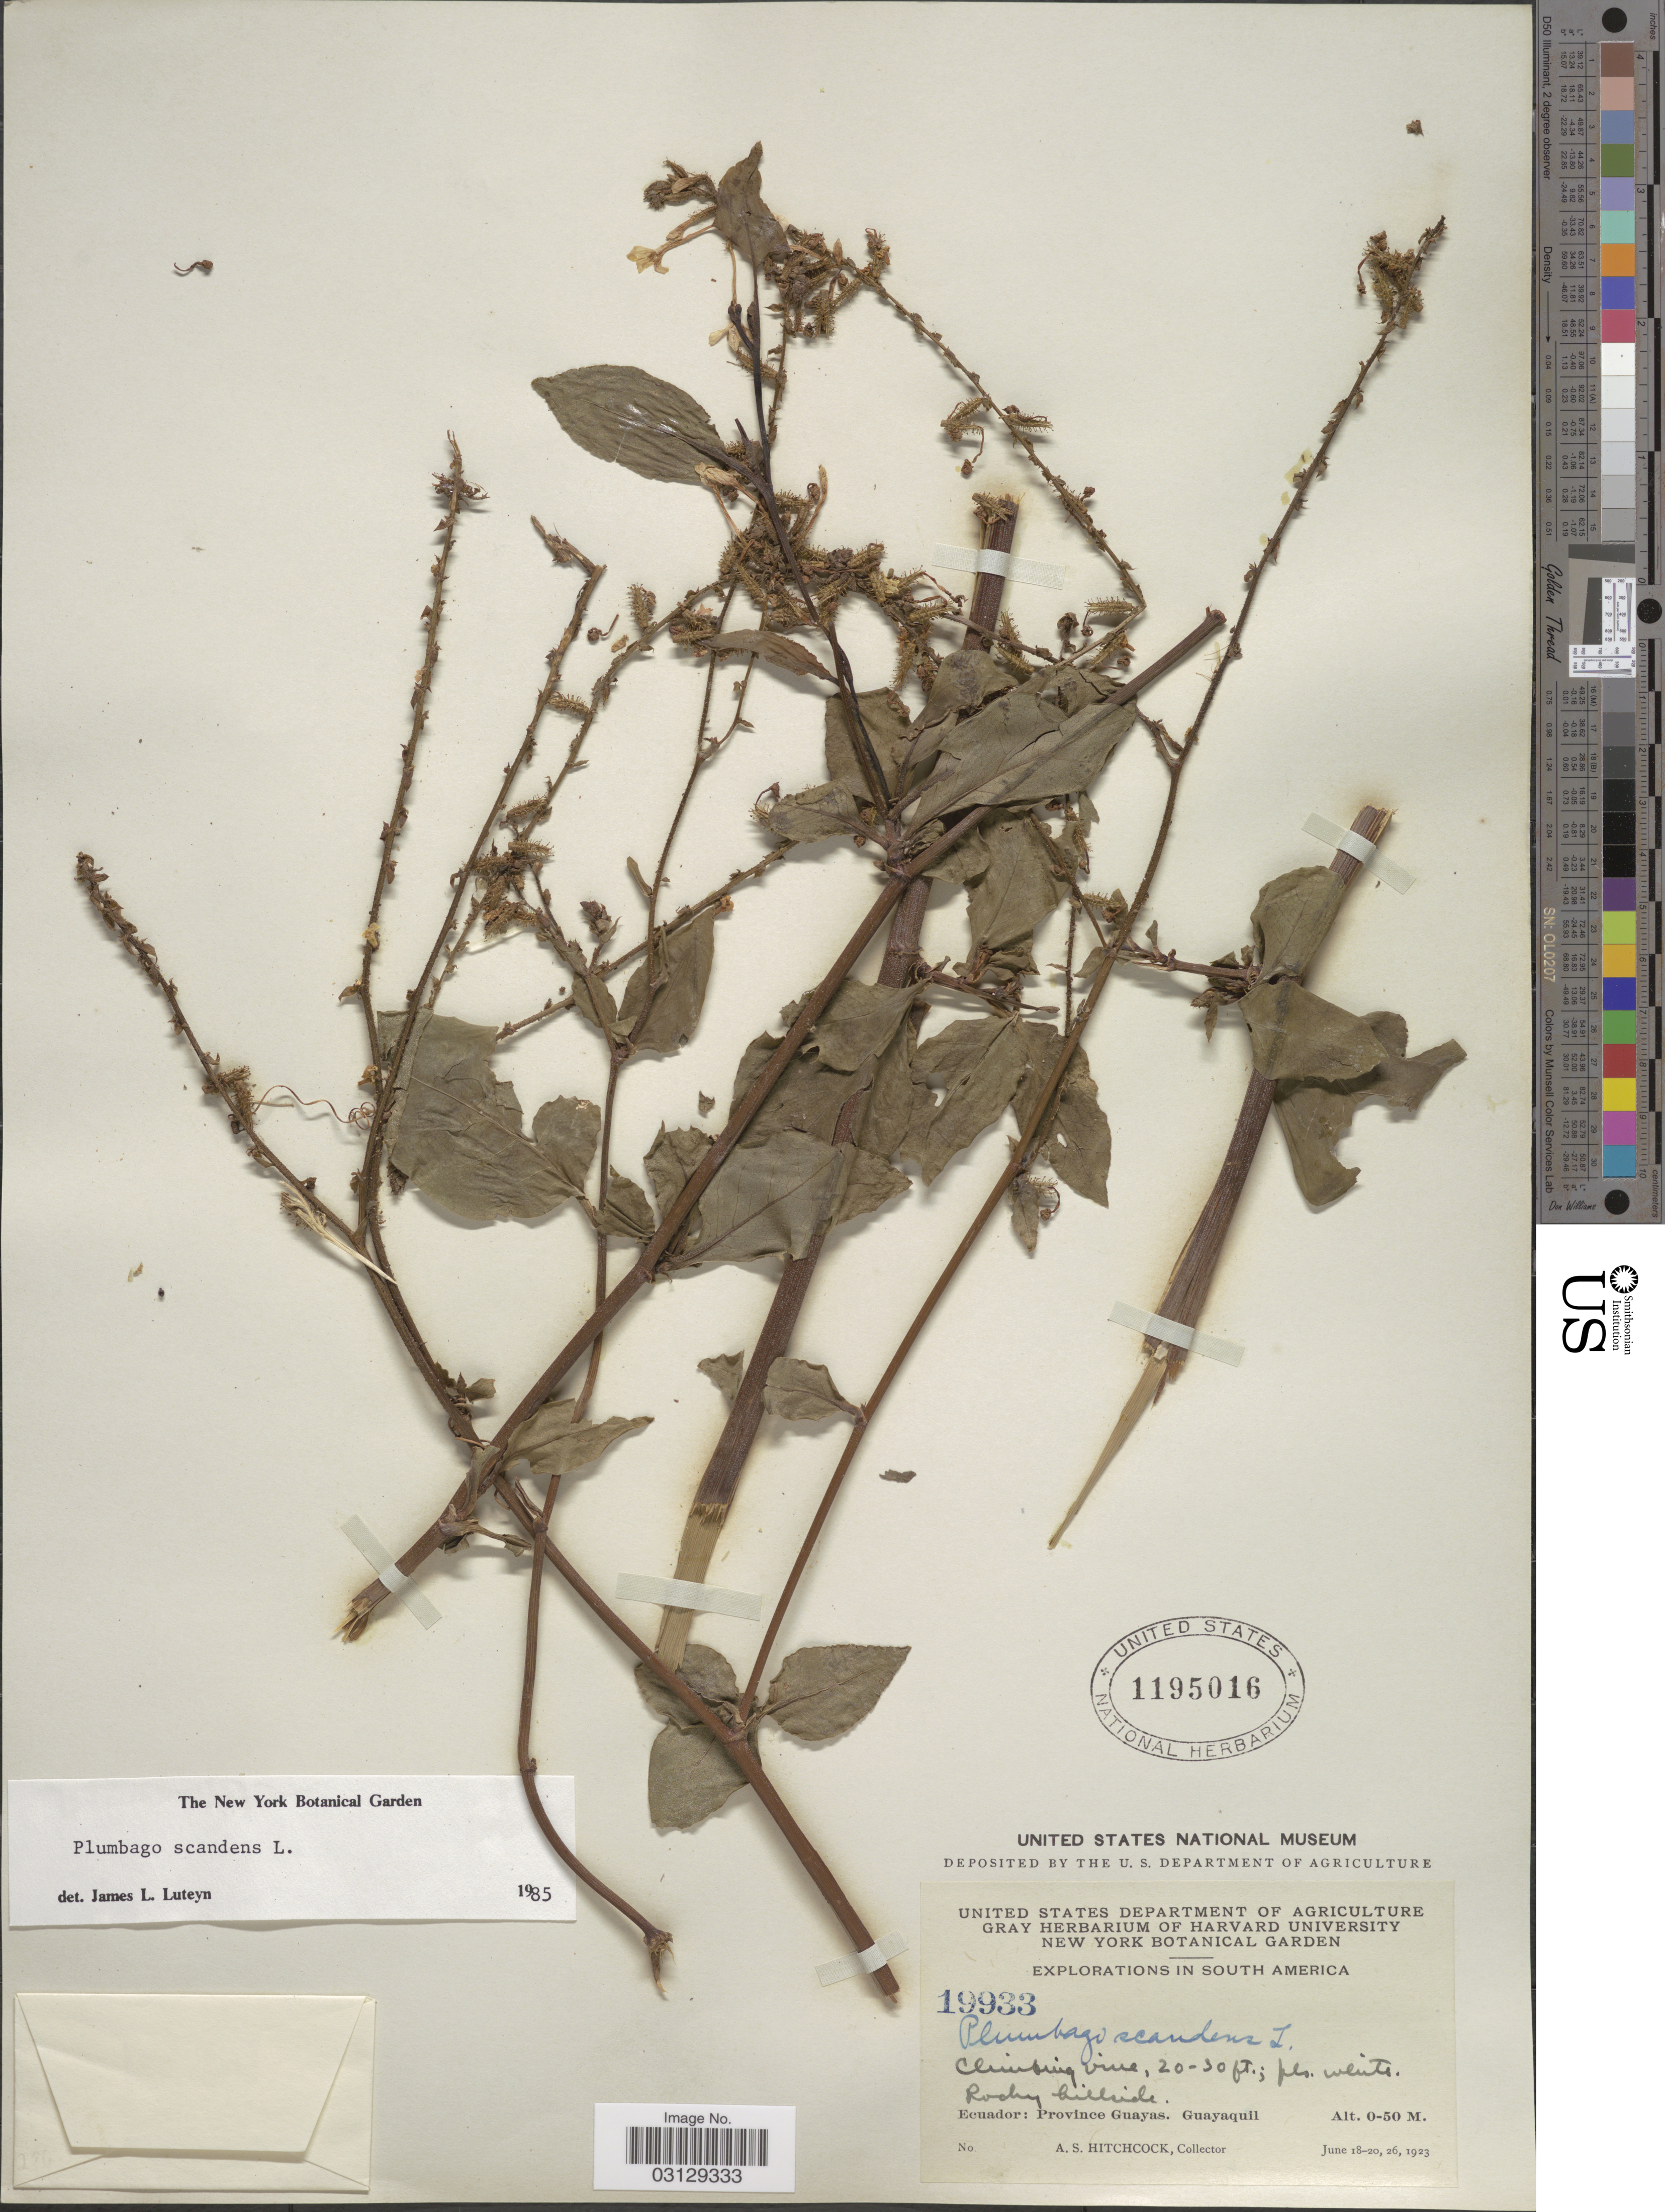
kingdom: Plantae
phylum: Tracheophyta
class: Magnoliopsida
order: Caryophyllales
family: Plumbaginaceae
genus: Plumbago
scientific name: Plumbago scandens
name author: L.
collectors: A. S. Hitchcock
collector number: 19933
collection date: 1923-06-18/1923-06-26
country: Ecuador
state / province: Guayas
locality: Guayaquil.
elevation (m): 0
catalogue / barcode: US 1195016